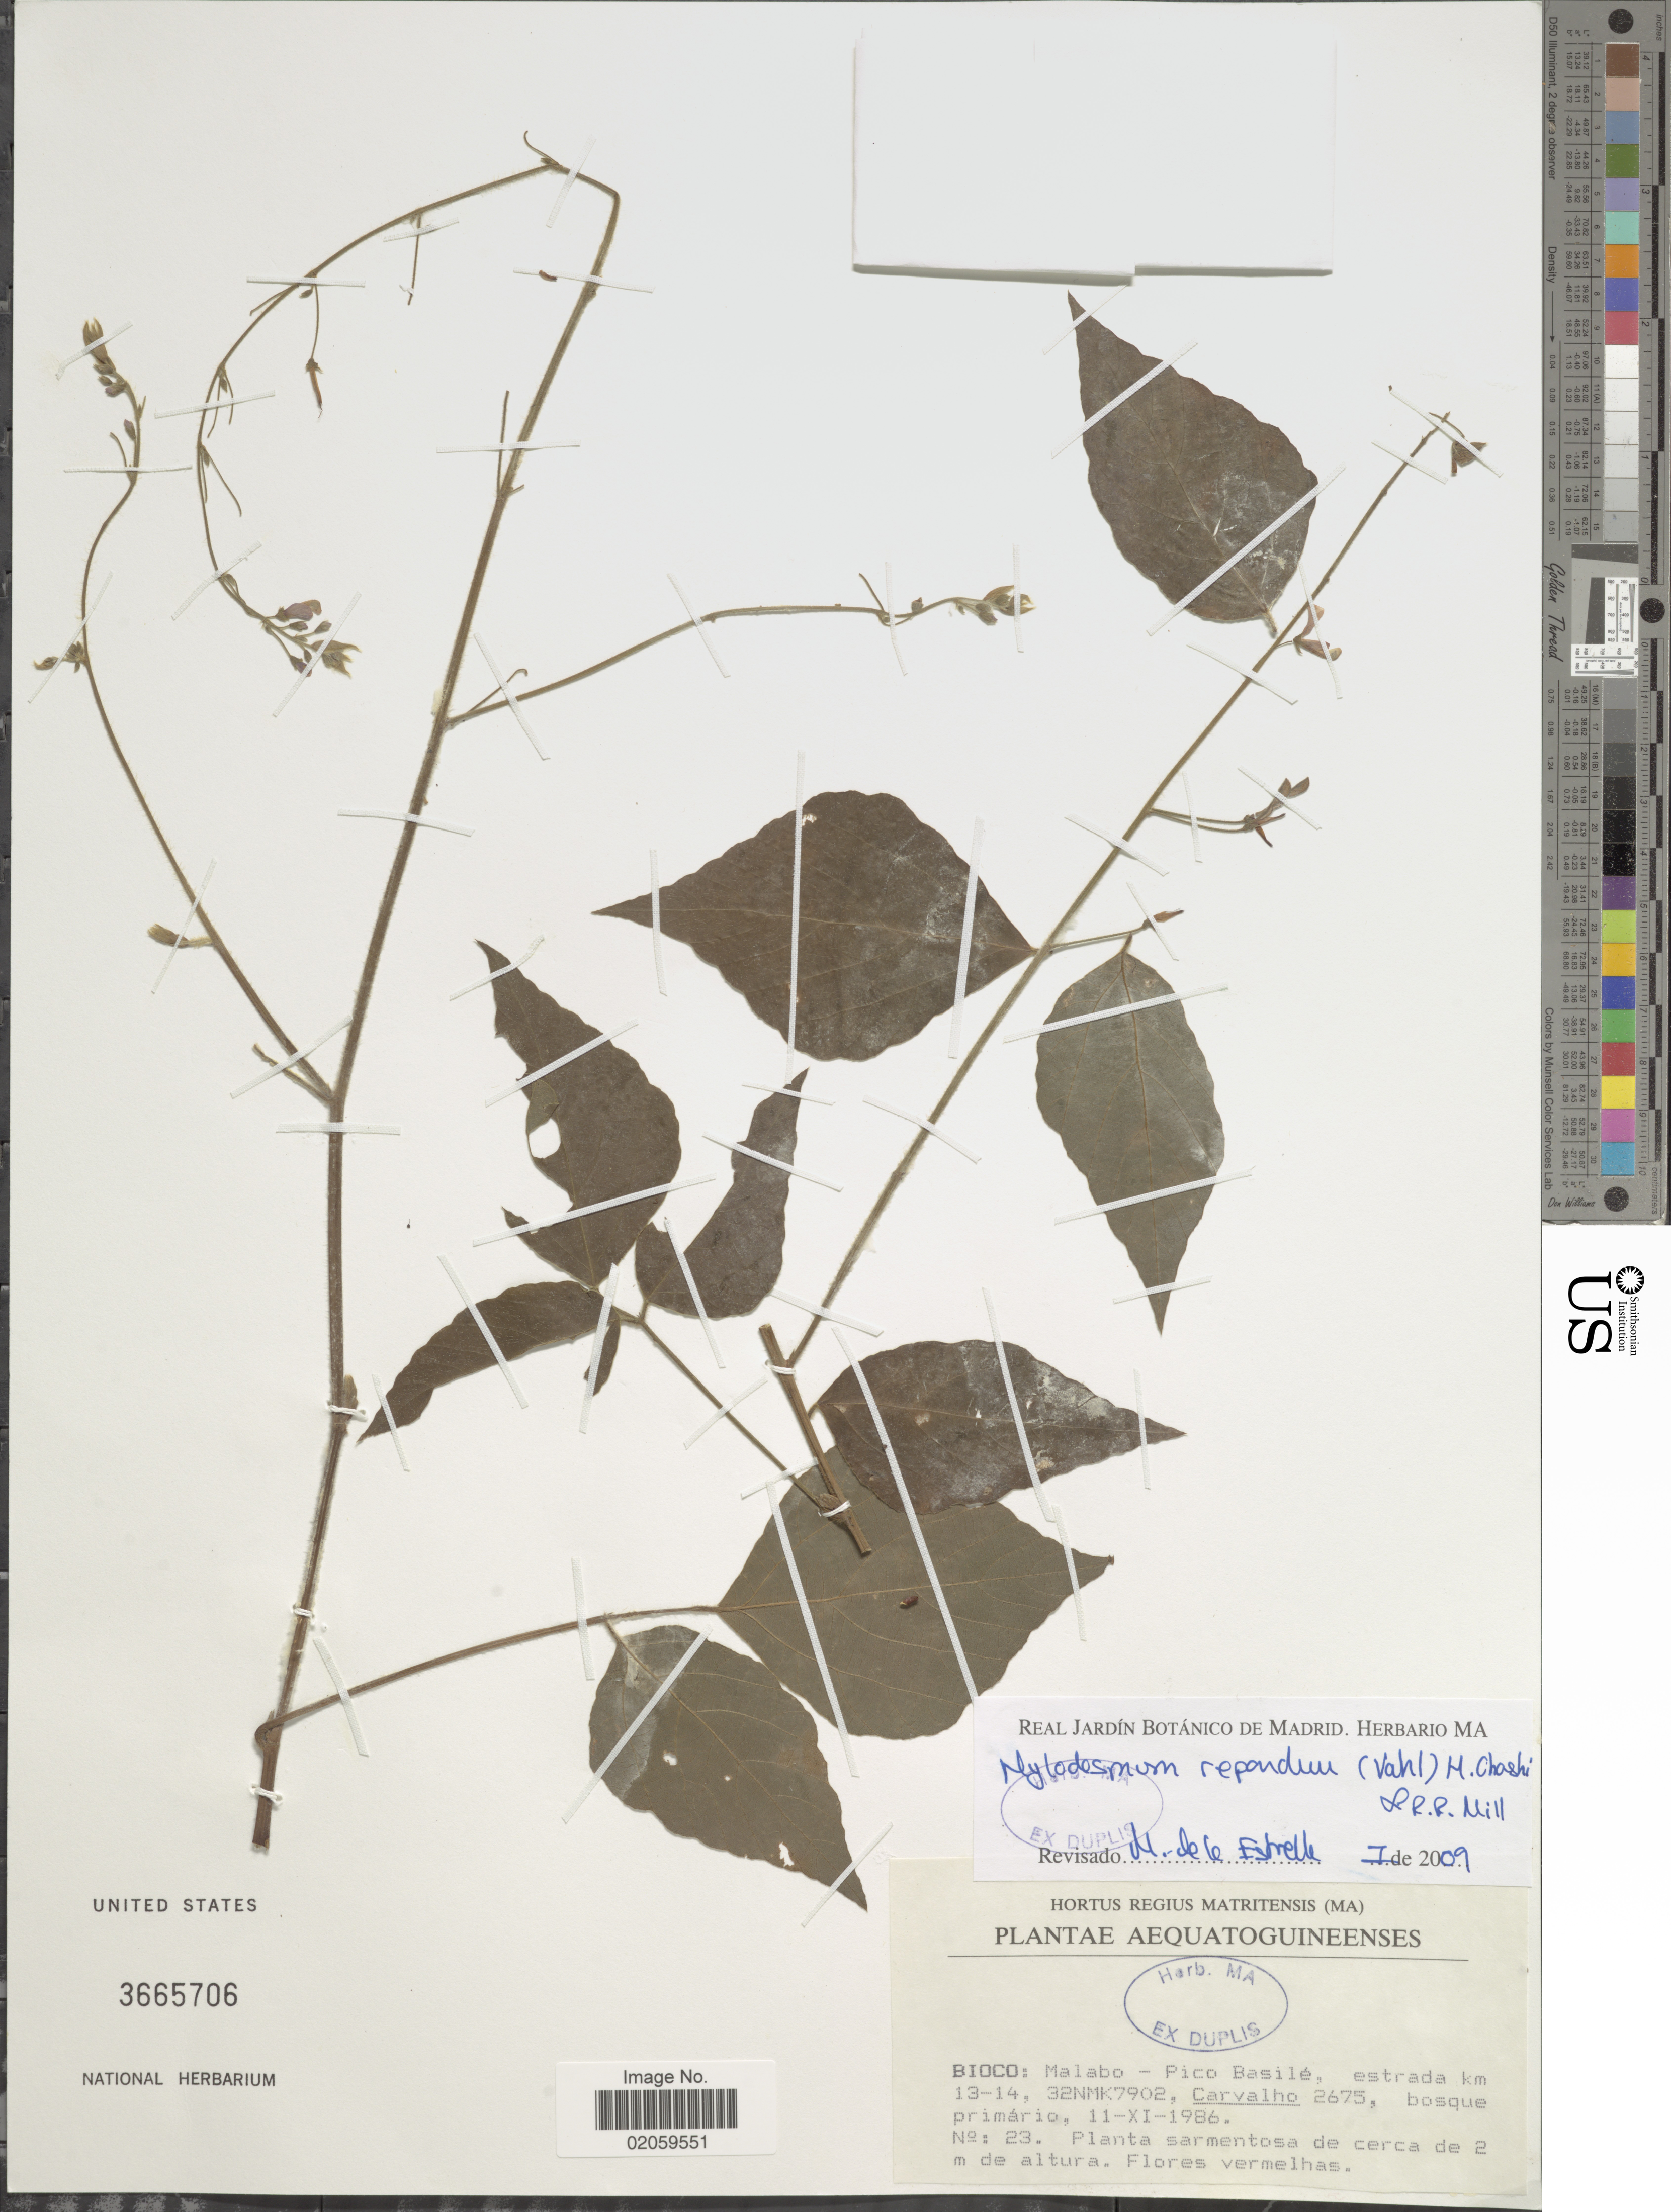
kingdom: Plantae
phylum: Tracheophyta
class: Magnoliopsida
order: Fabales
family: Fabaceae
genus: Hylodesmum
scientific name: Hylodesmum repandum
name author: (Vahl) H. Ohashi & R.R. Mill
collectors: Carvalho, --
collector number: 2675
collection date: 1986-11-11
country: Equatorial Guinea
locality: Aequatoguineenses, Bioco, Malabo-Pico Basile, estrada km 13-14, 32NMK7902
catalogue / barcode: US 3665706